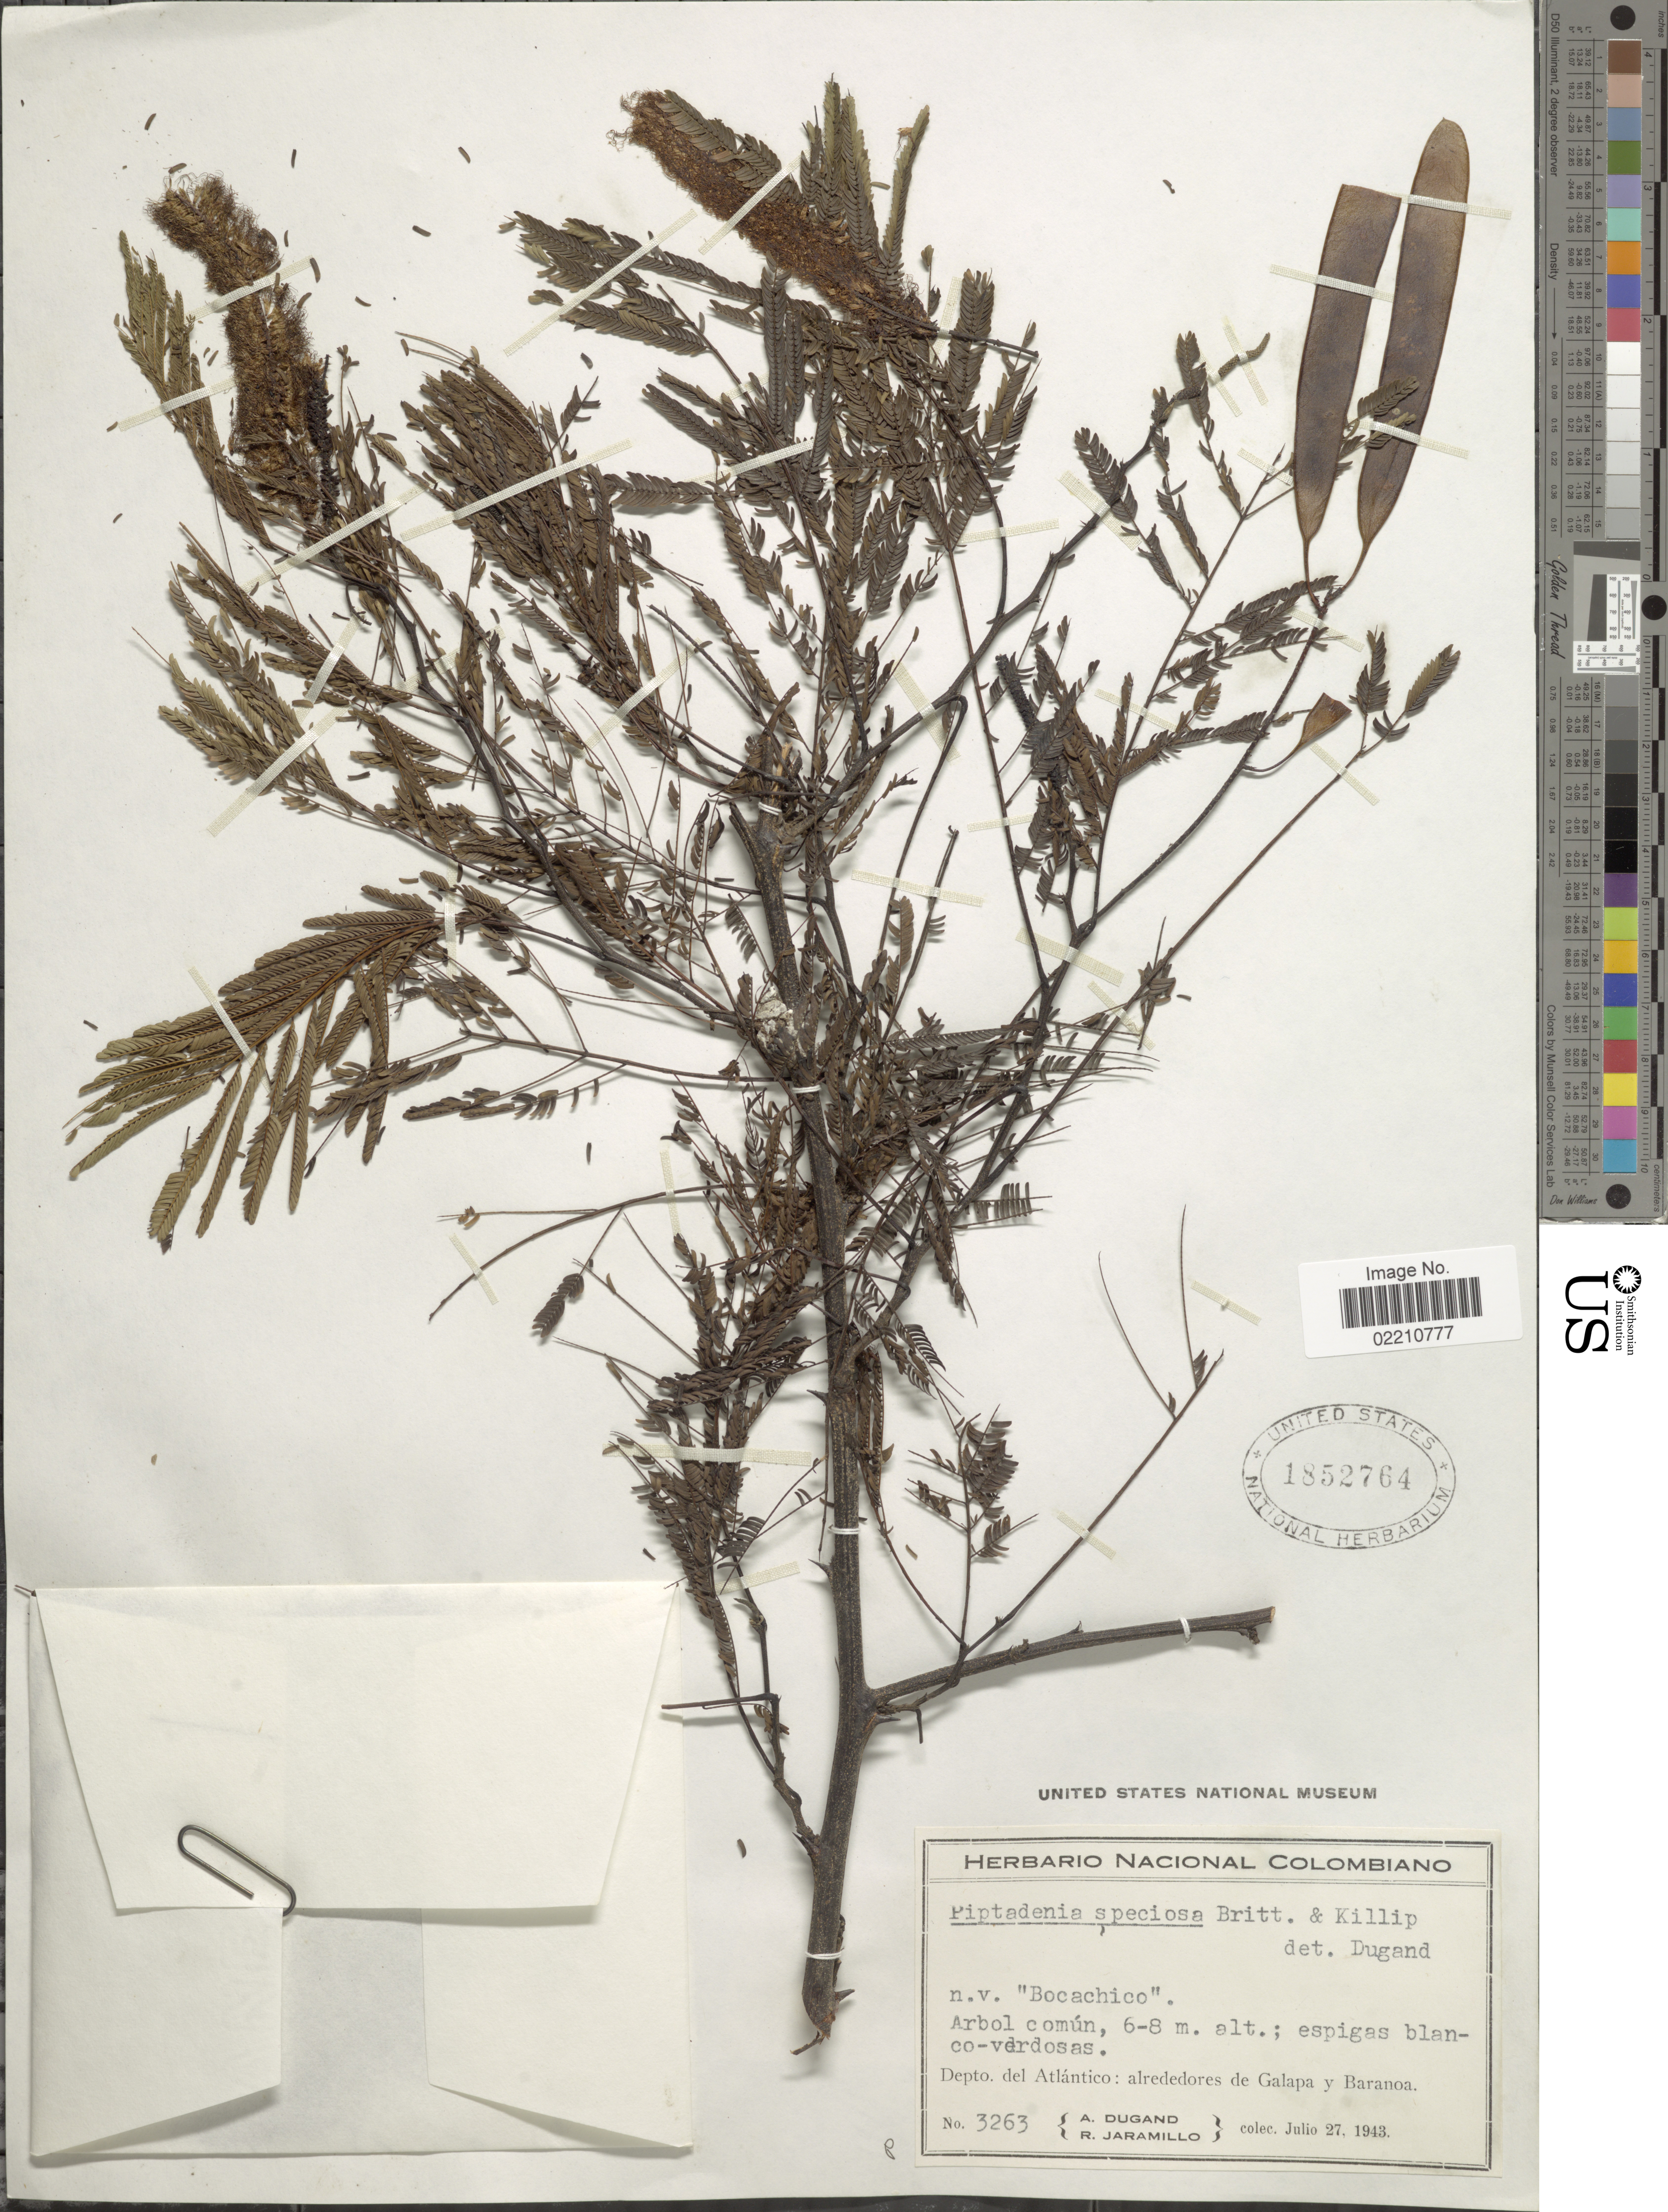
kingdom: Plantae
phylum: Tracheophyta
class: Magnoliopsida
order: Fabales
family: Fabaceae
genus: Lachesiodendron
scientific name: Lachesiodendron viridiflorum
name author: (Kunth) P.G. Ribeiro et al.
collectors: A. Dugand & R. Jaramillo M.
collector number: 3263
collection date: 1943-07-27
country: Colombia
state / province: Atlántico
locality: Arededores de Galapa y Baranoa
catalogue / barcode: US 1852764